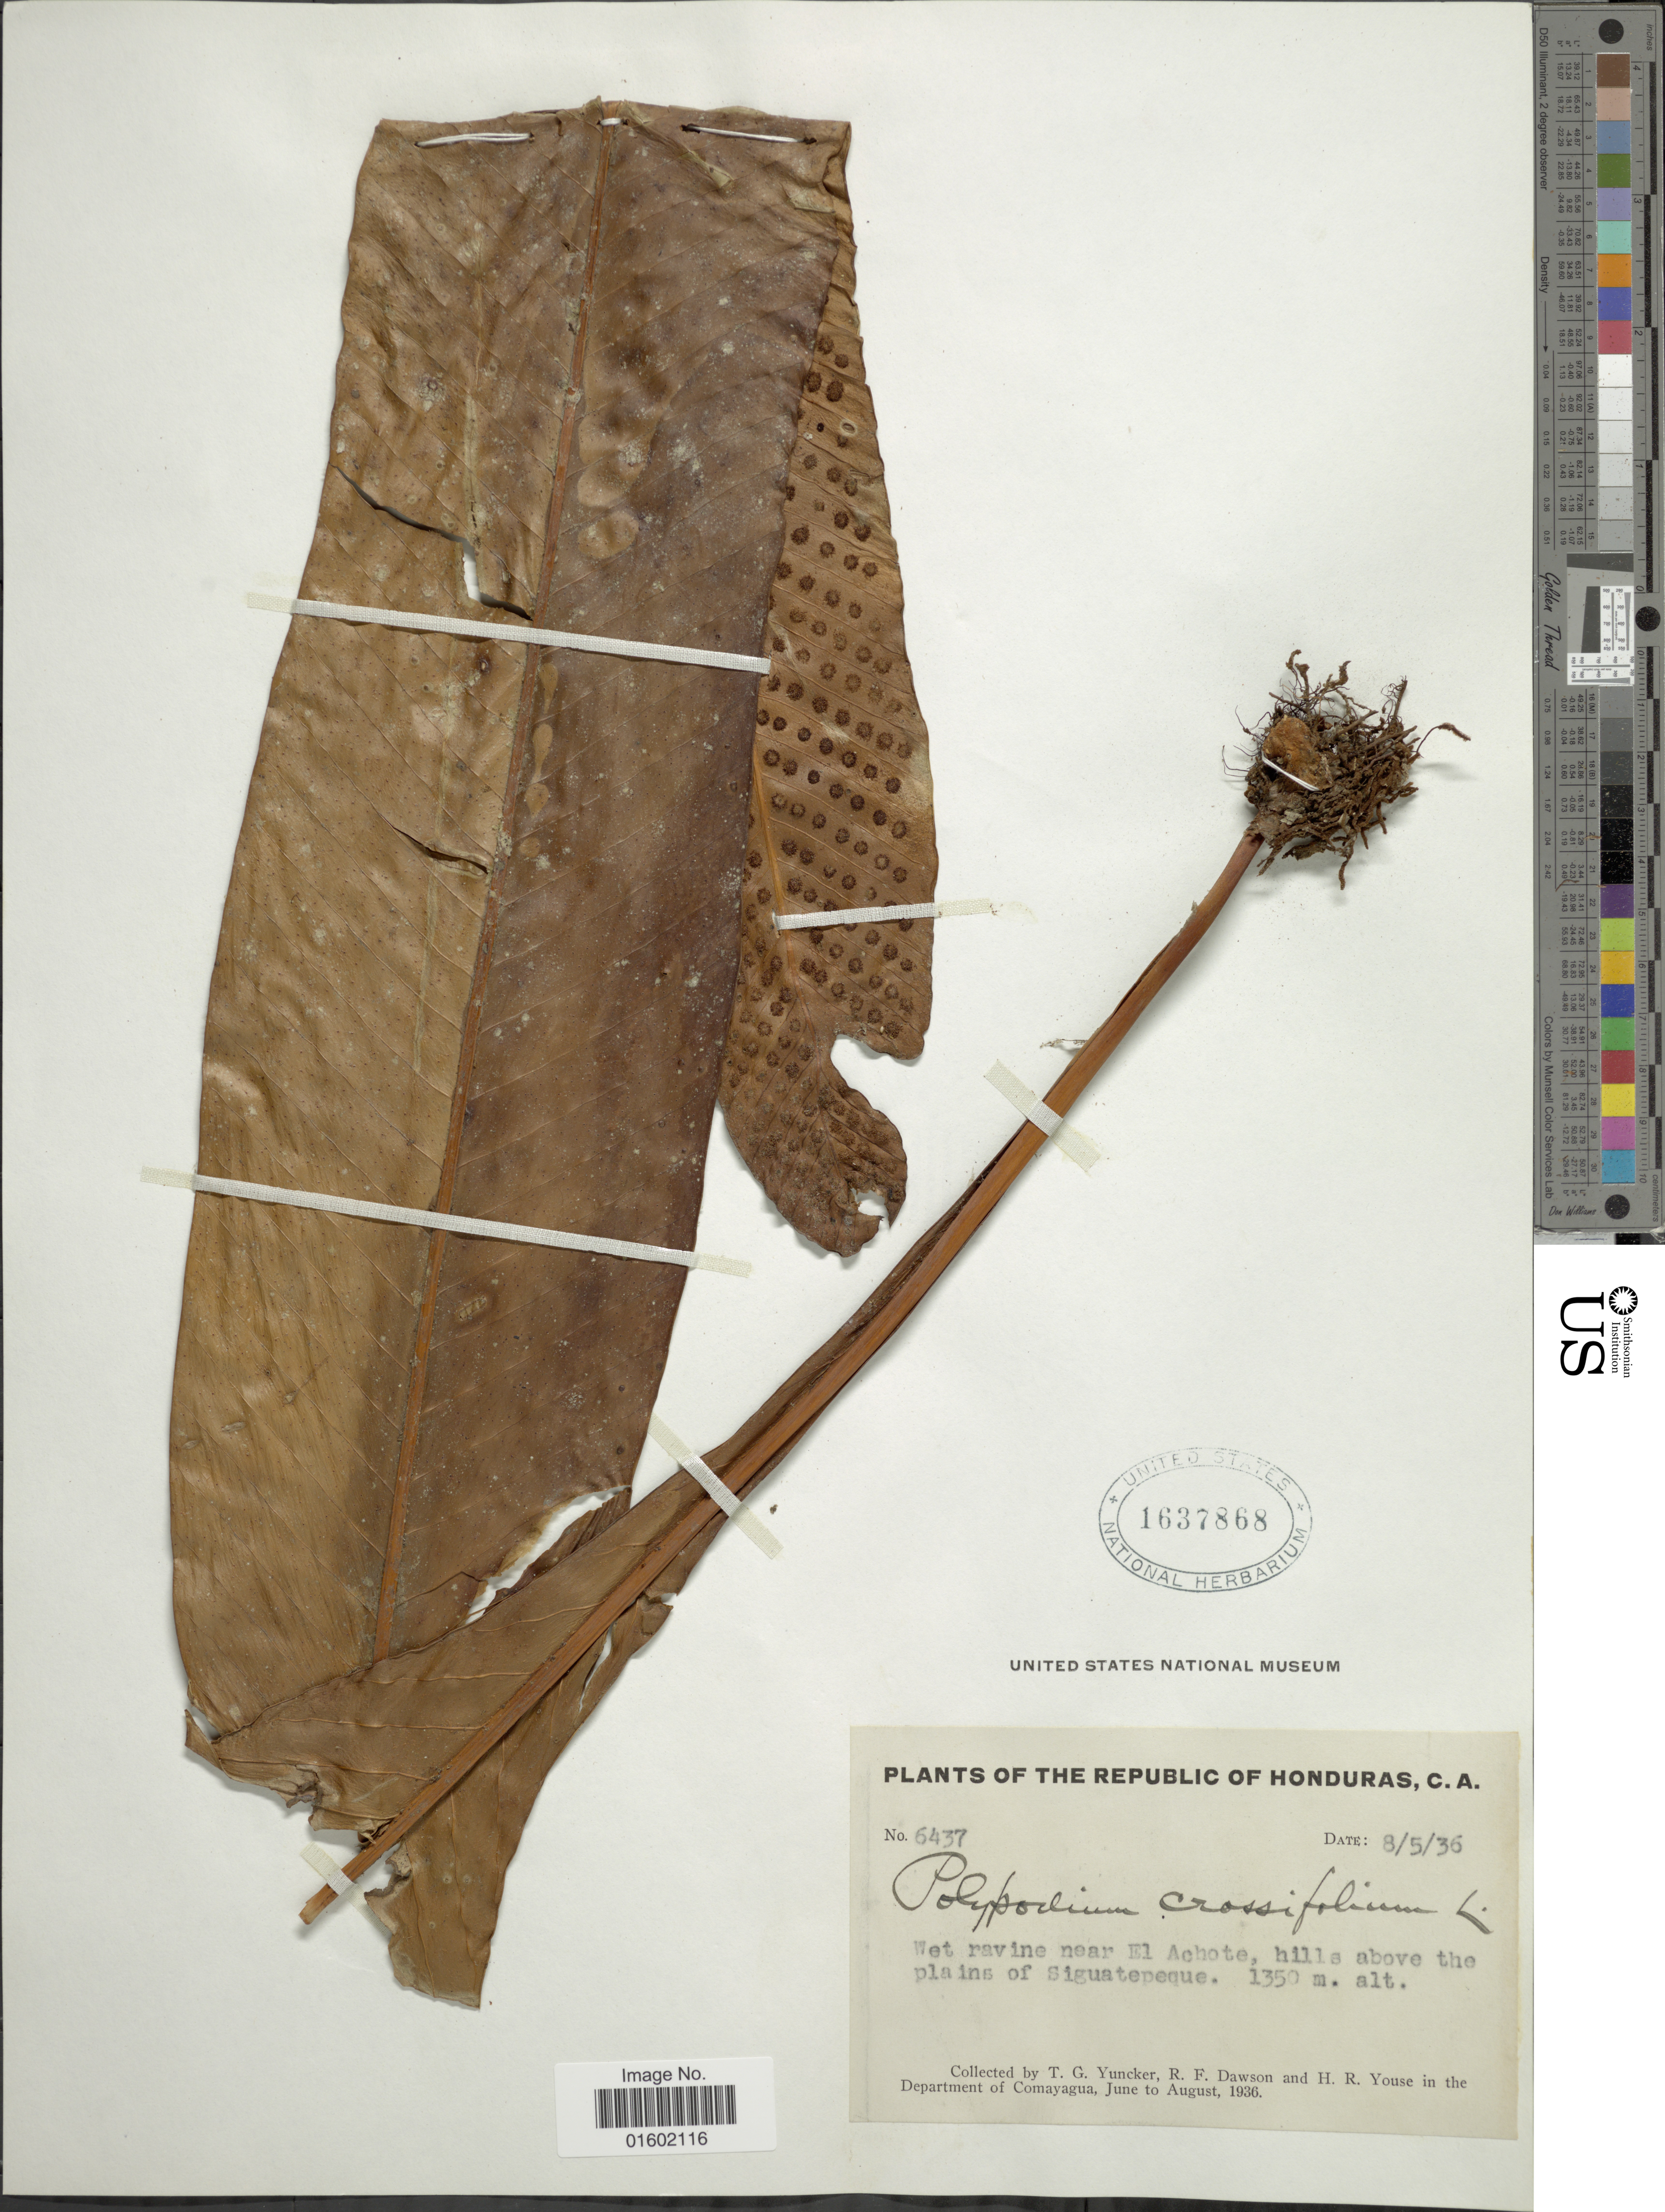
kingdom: Plantae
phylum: Tracheophyta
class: Polypodiopsida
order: Polypodiales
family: Polypodiaceae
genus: Niphidium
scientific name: Niphidium crassifolium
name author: (L.) Lellinger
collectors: T. G. Yuncker, R. F. Dawson & H. Youse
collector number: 6437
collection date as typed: Transcribed d/m/y: 8/5/36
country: Honduras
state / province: Comayagua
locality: Department of Comayagua, near El Achotoe, hills above the plains of Siguatepeque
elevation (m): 1350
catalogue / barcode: US 1837868